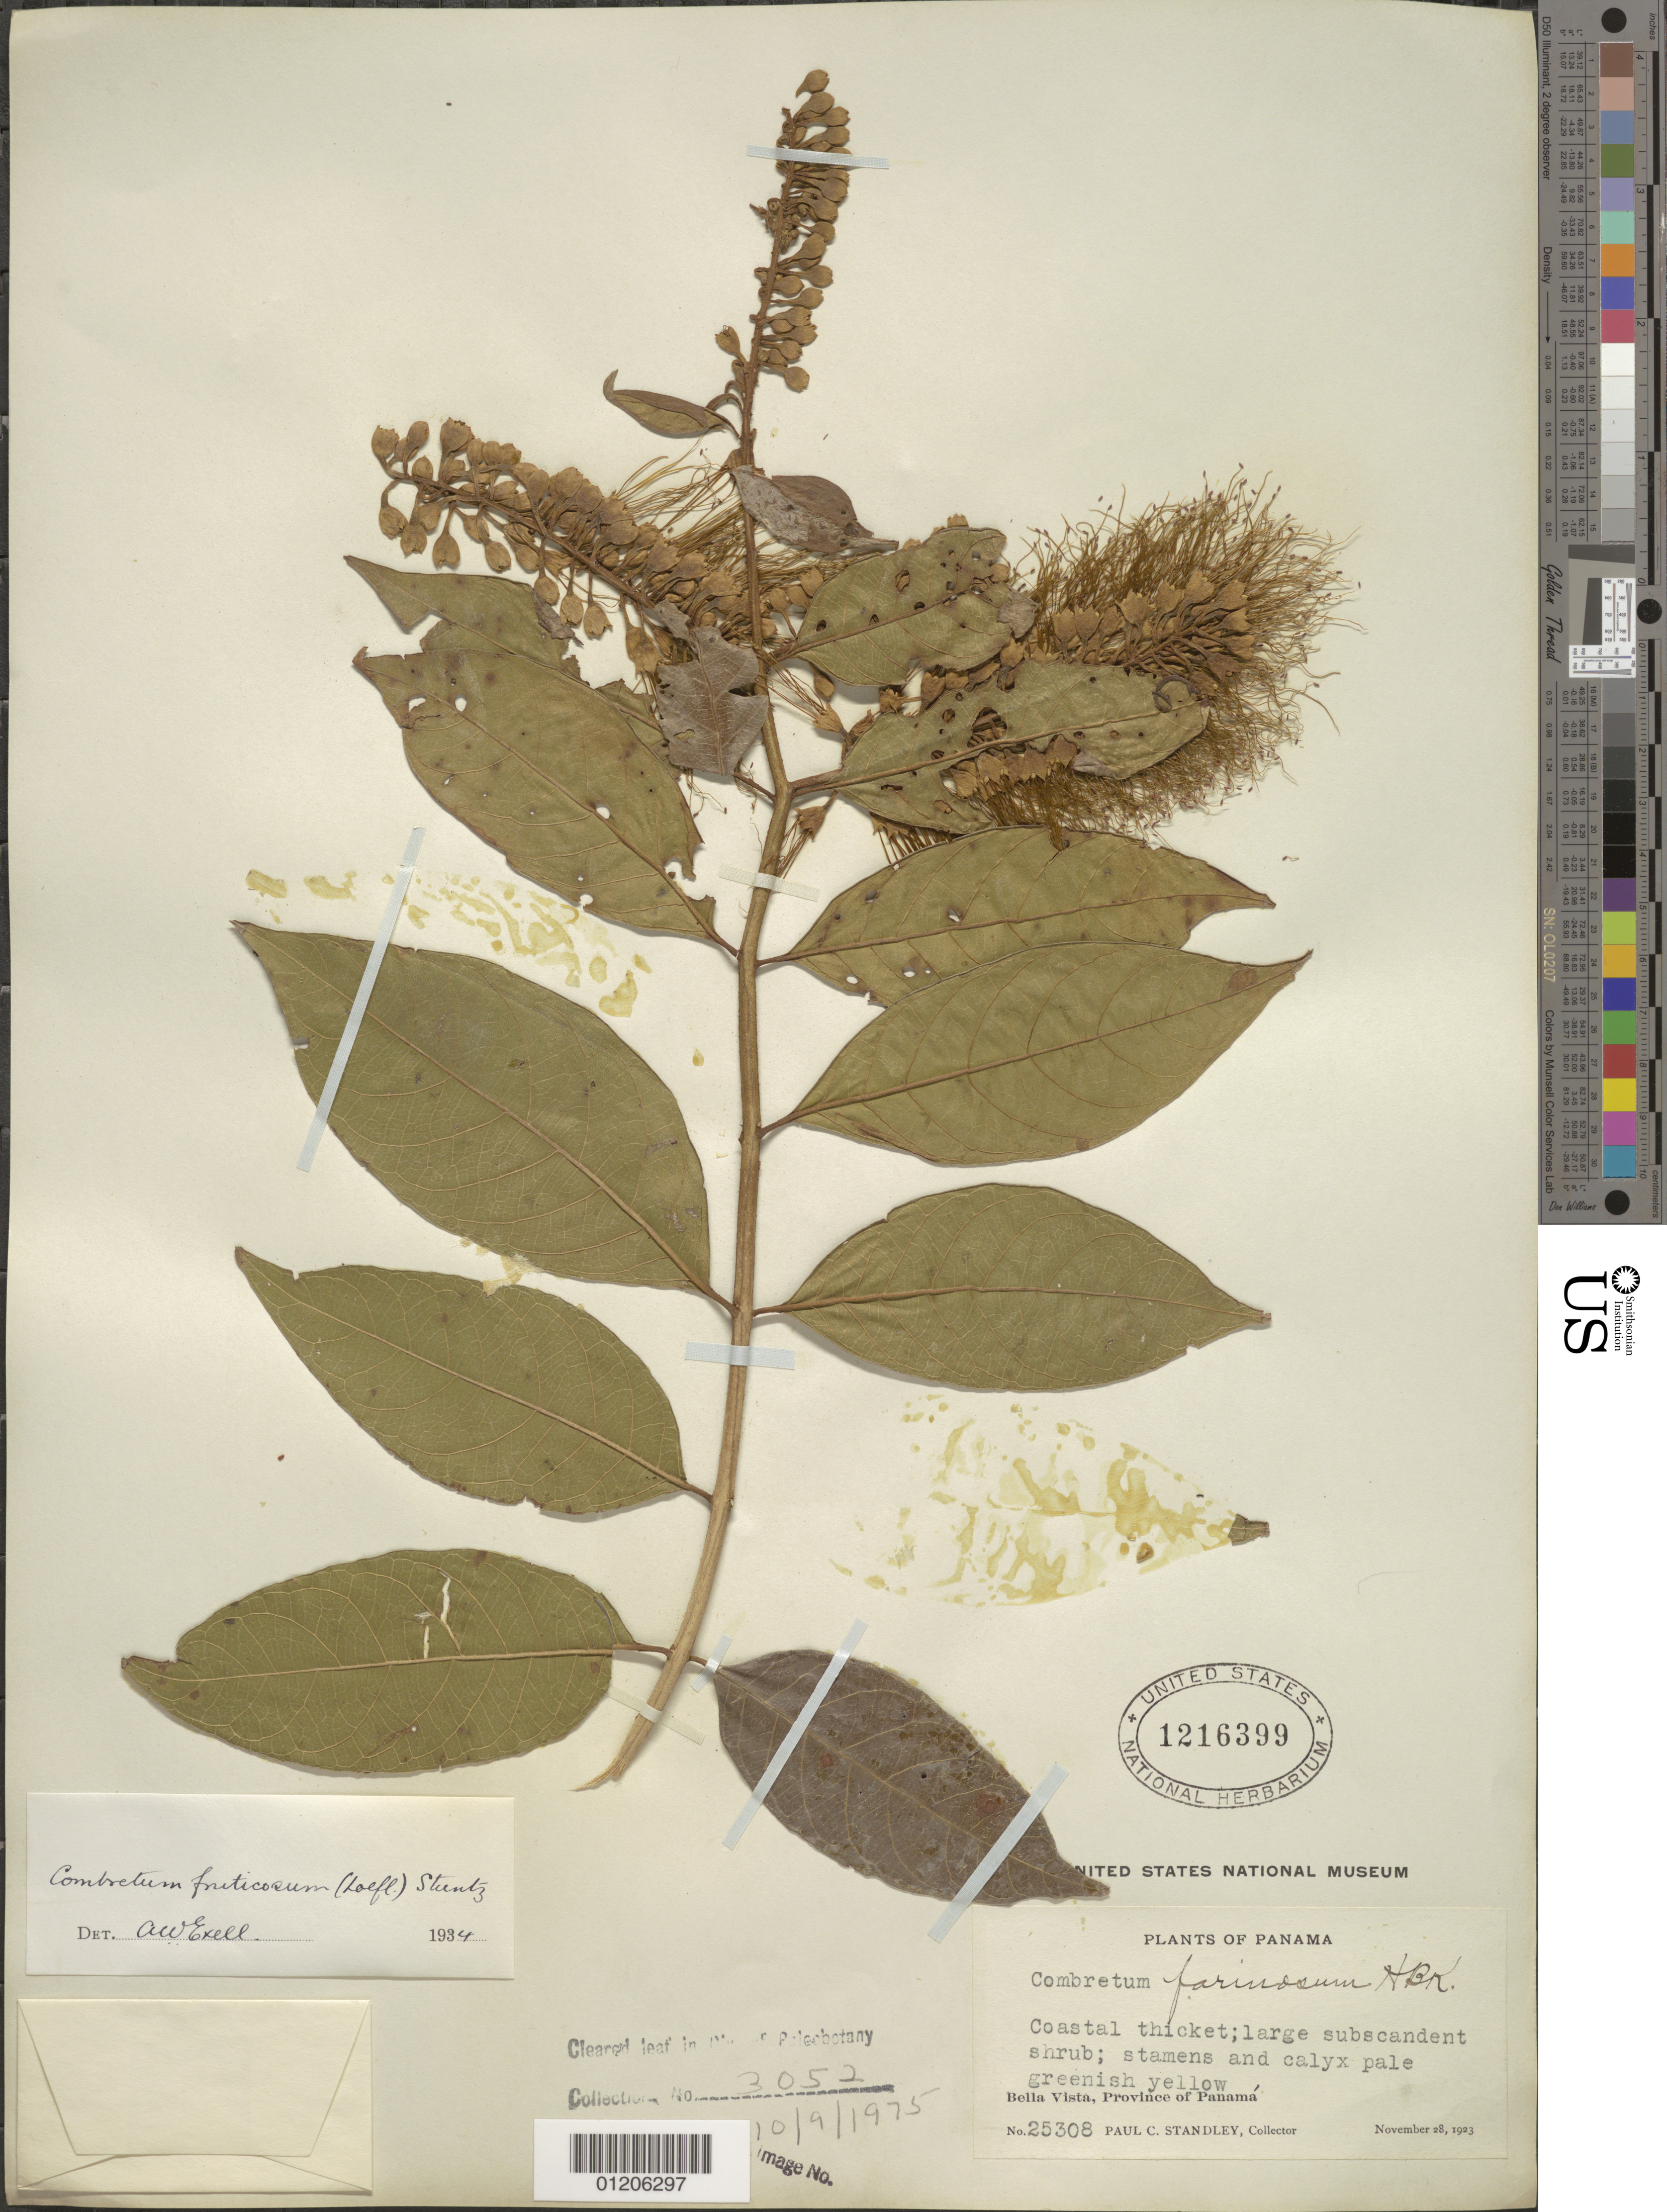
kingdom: Plantae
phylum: Tracheophyta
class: Magnoliopsida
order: Myrtales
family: Combretaceae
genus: Combretum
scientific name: Combretum fruticosum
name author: (Loefl.) Stuntz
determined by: Exell, A. W.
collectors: P. C. Standley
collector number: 25308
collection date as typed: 28 Nov 1923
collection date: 1923-11-28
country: Panama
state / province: Panamá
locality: Bella Vista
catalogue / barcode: US 1216399